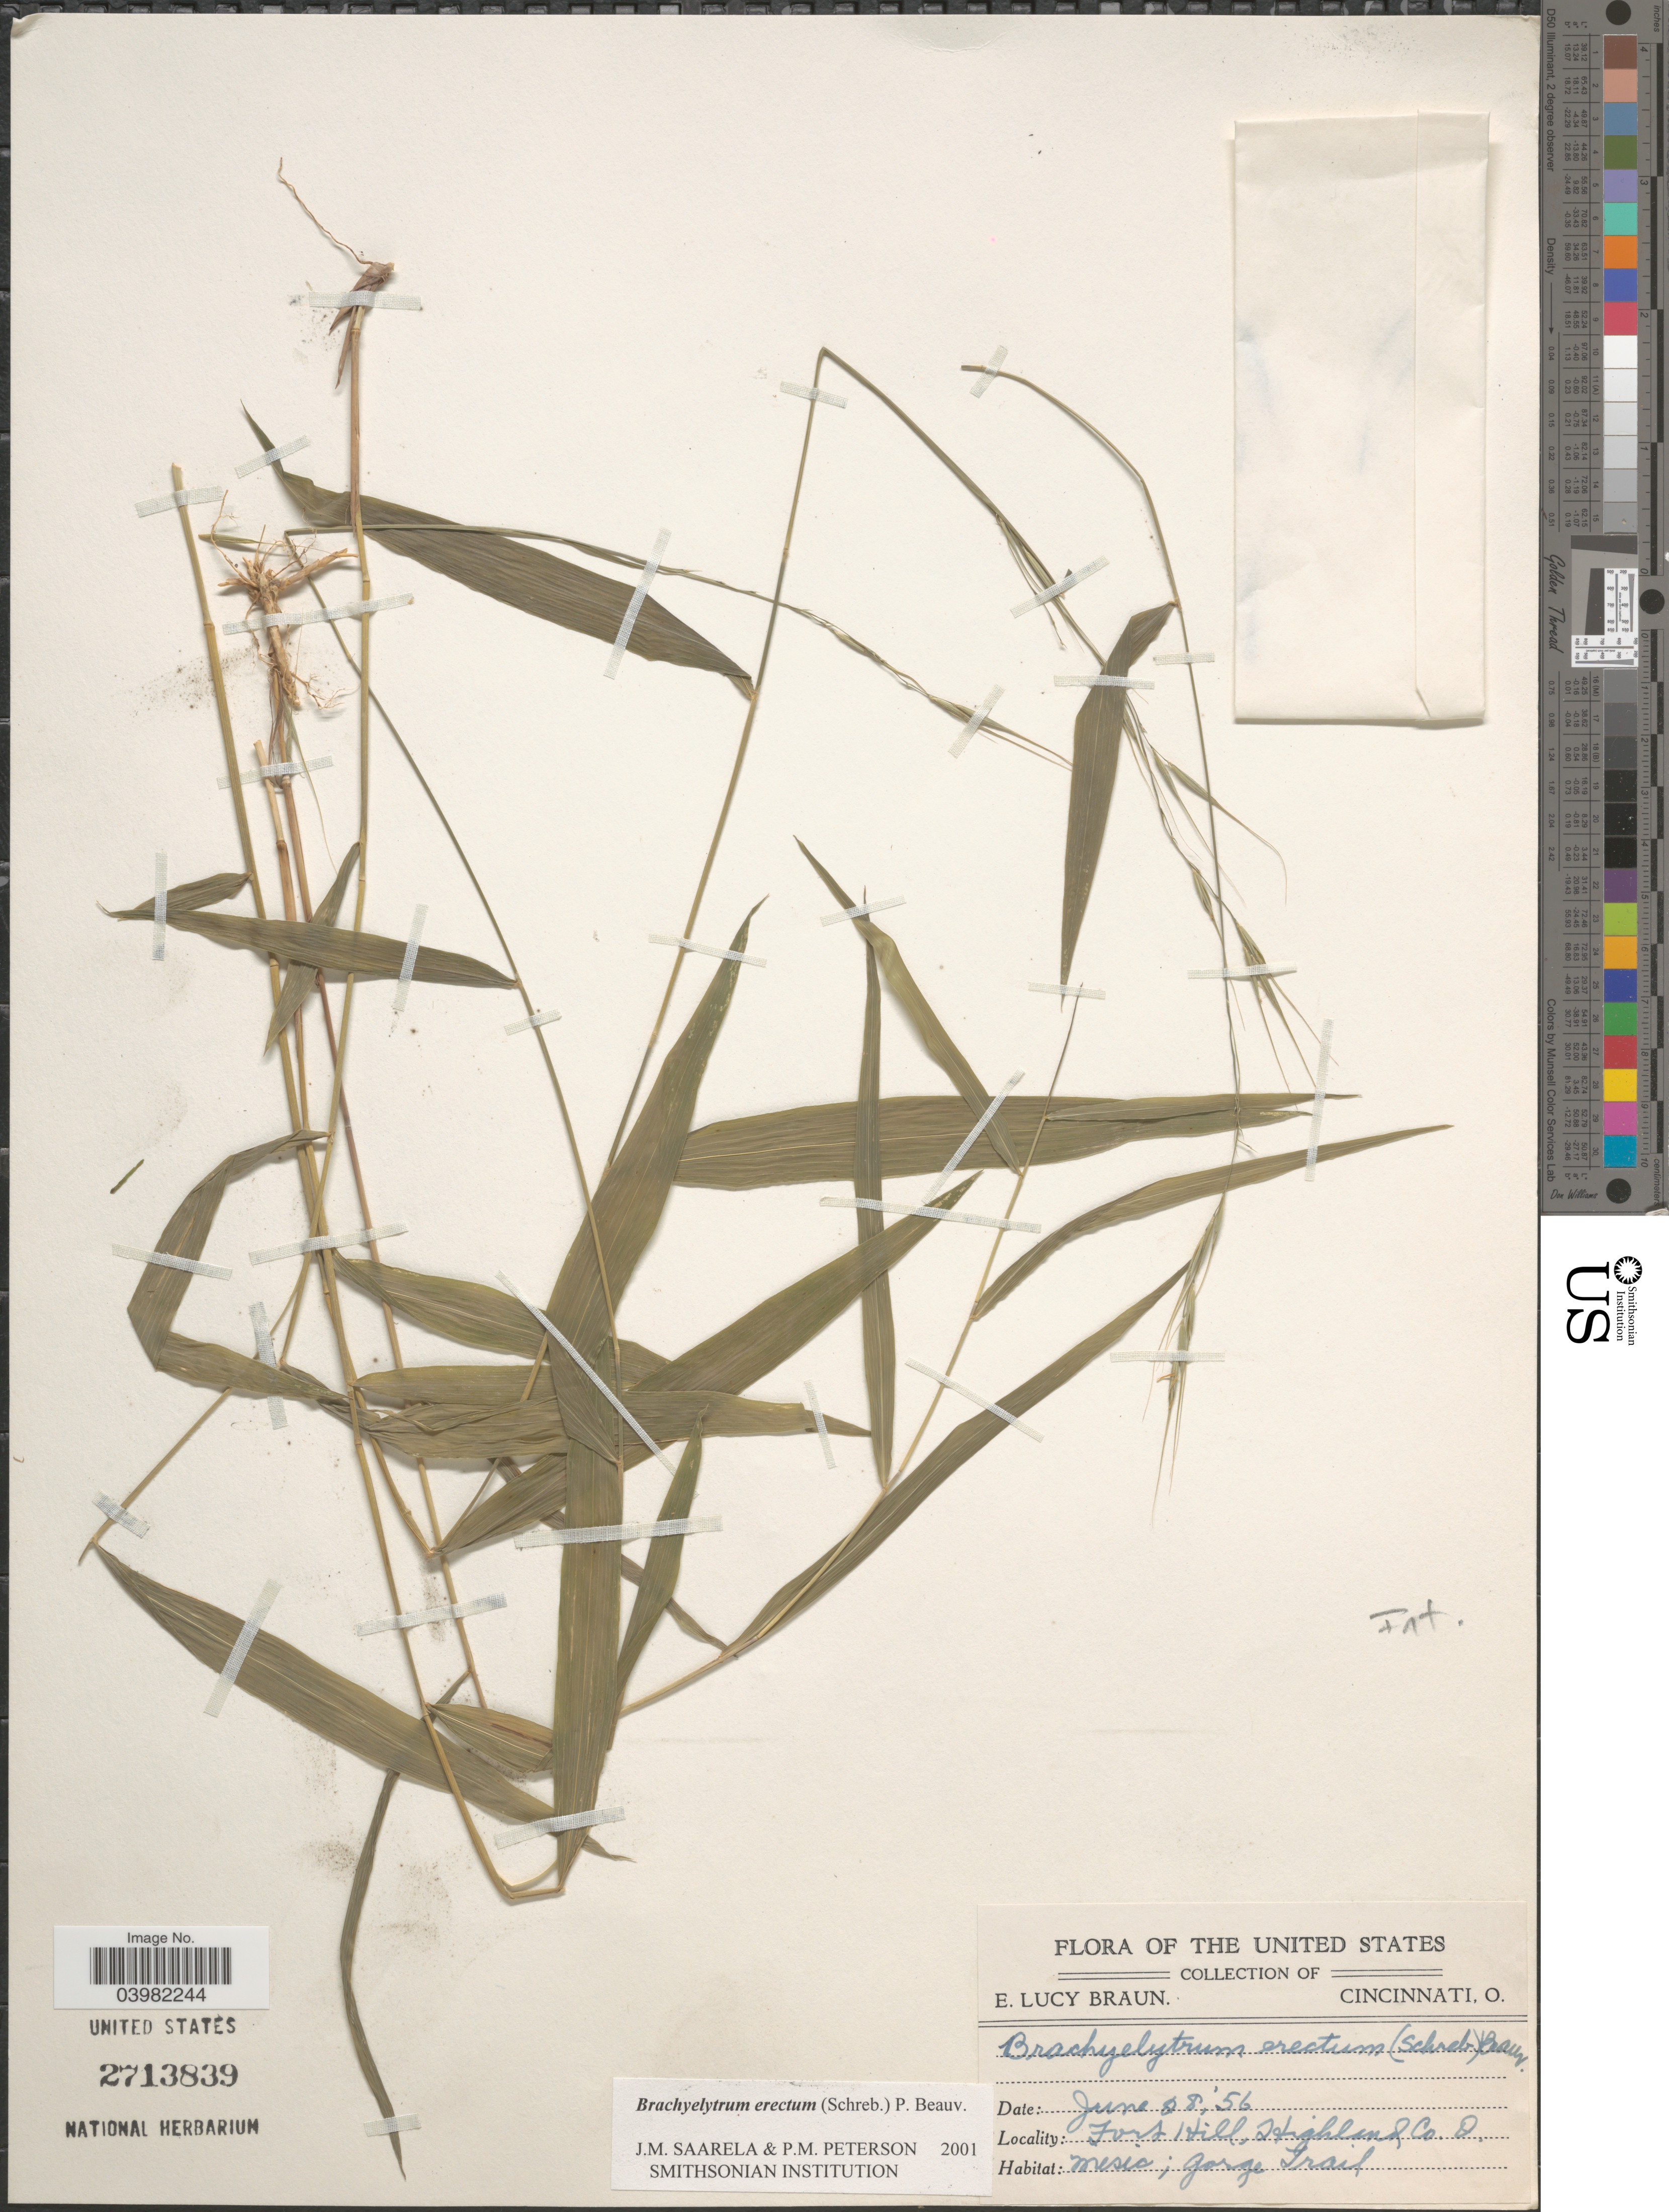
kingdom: Plantae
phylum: Tracheophyta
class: Liliopsida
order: Poales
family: Poaceae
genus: Brachyelytrum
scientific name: Brachyelytrum erectum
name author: (Schreb.) P. Beauv.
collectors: E. L. Braun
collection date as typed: Transcribed d/m/y: 28/6/56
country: United States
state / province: Ohio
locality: Fort Hill, Highland Co. Gorge Trail.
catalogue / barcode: US 2713839